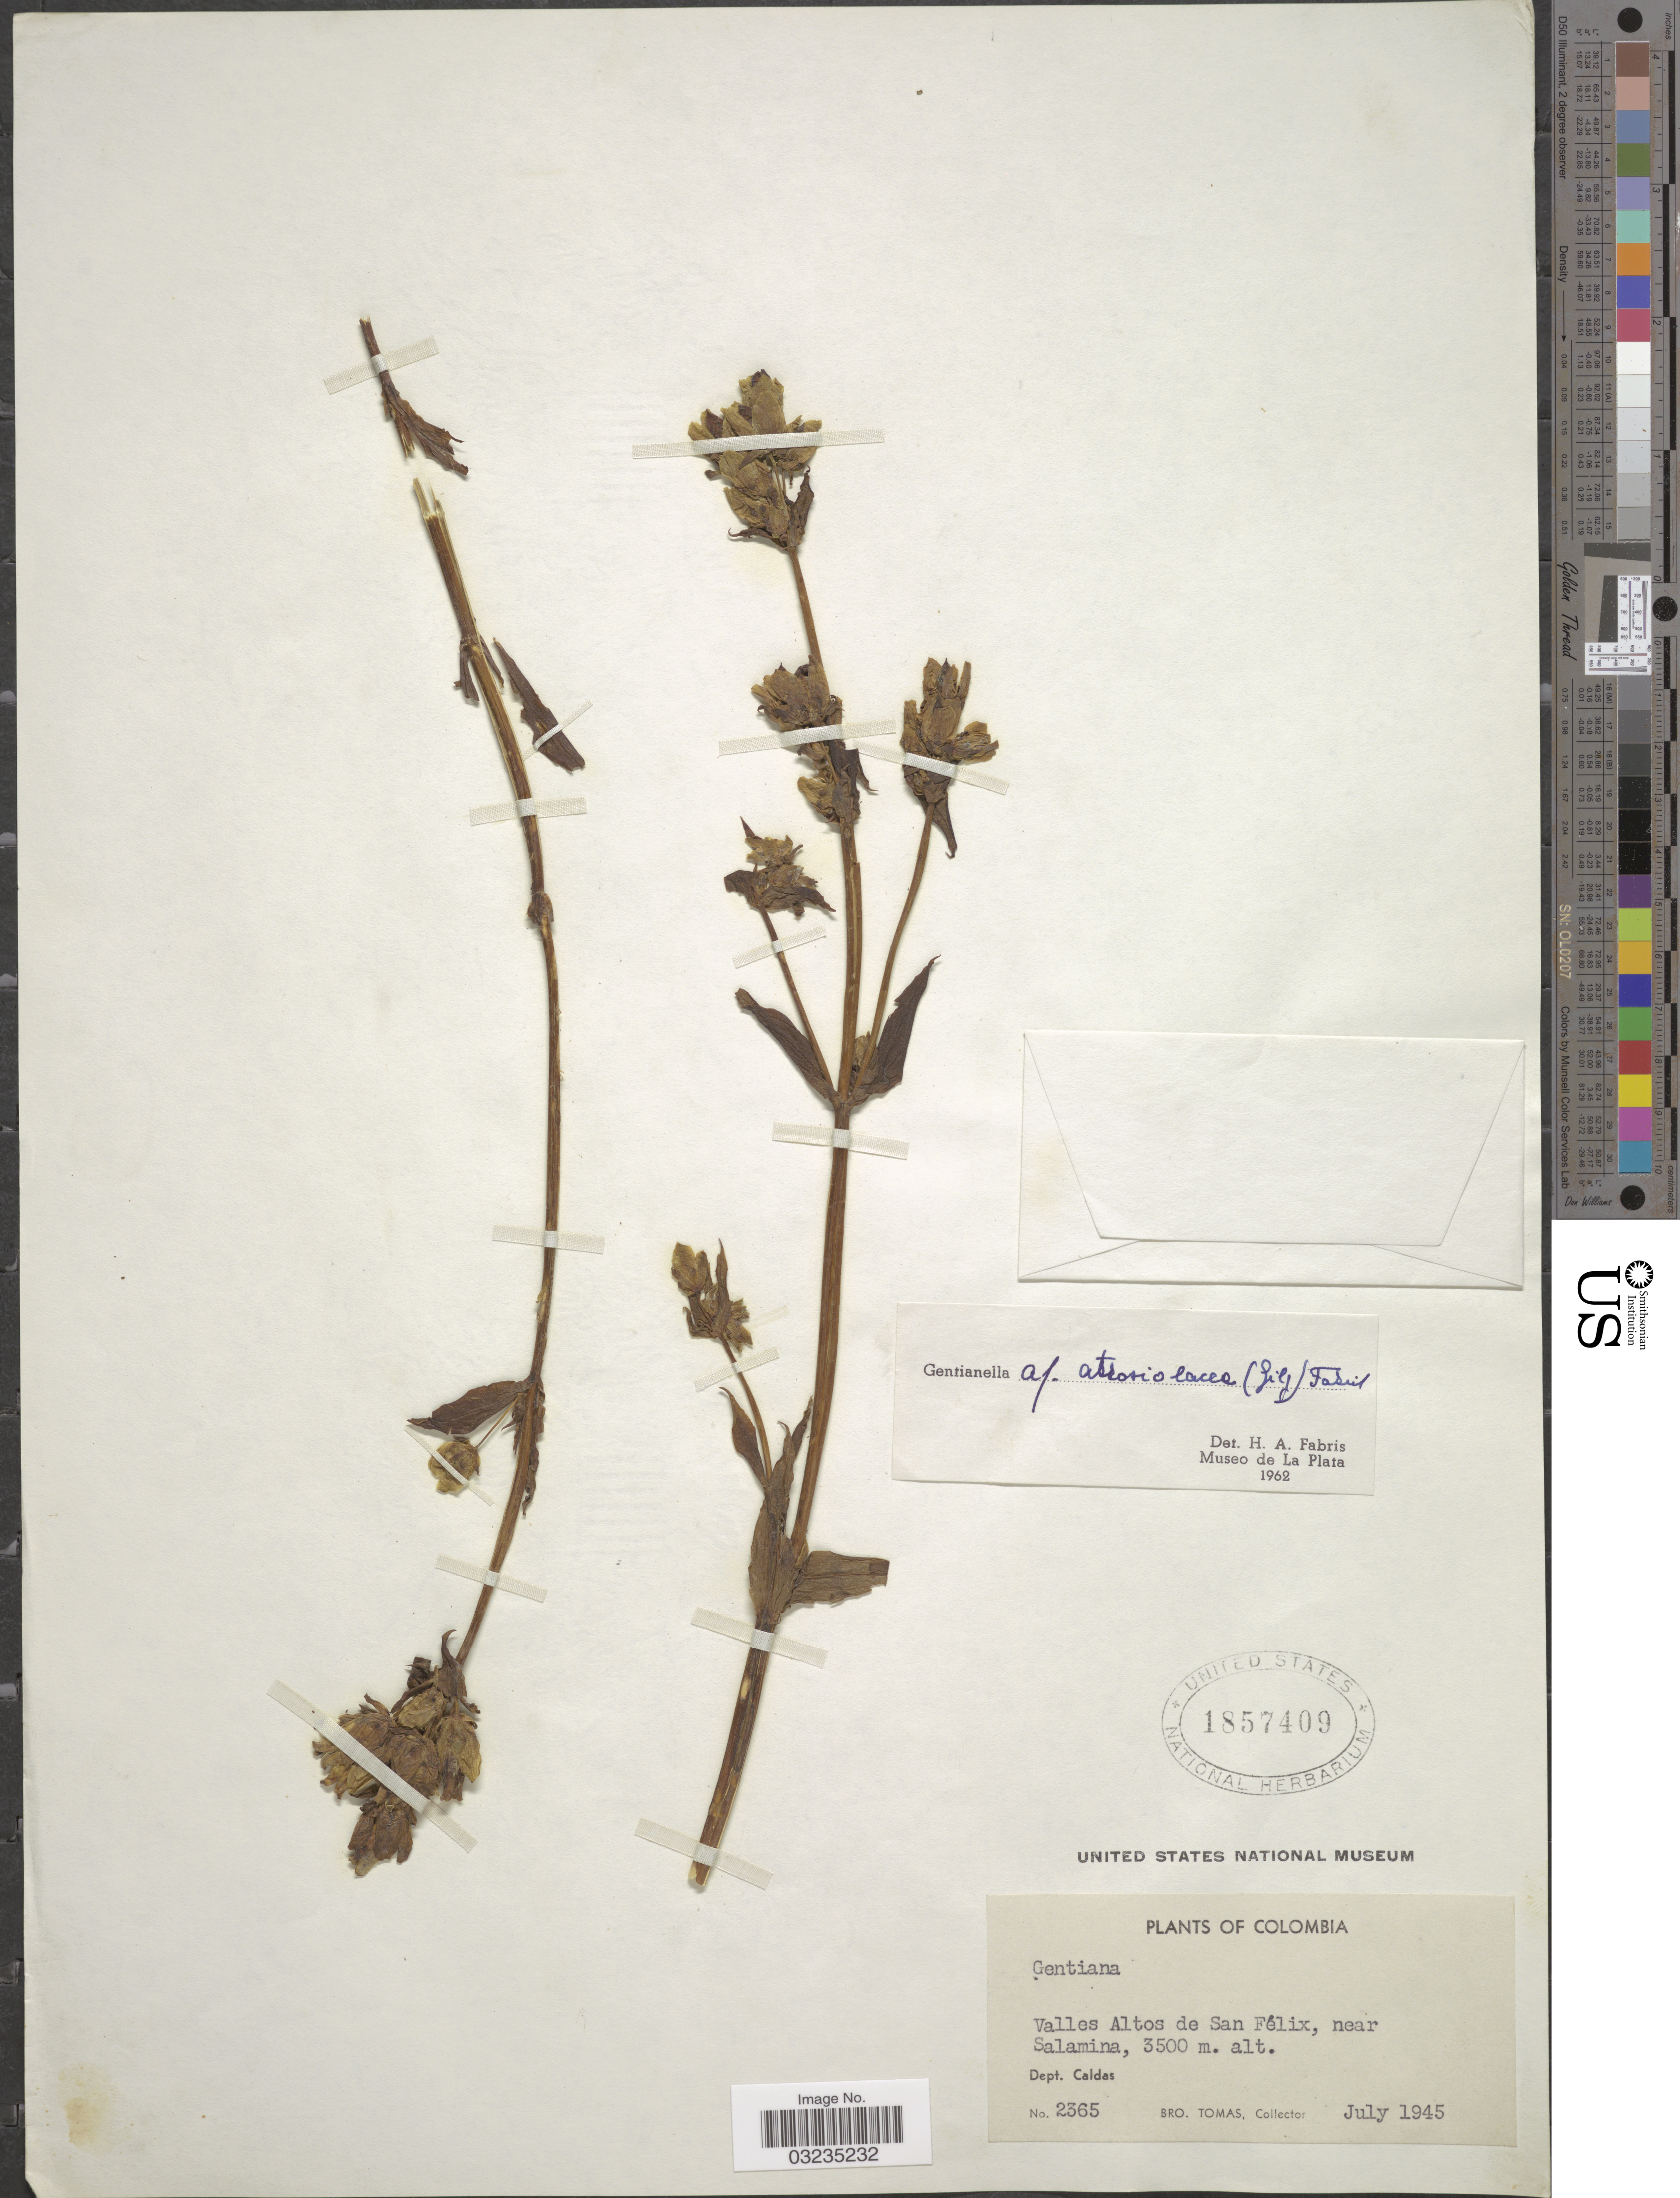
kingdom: Plantae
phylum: Tracheophyta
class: Magnoliopsida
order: Gentianales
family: Gentianaceae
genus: Gentiana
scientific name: Gentiana atroviolacea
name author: Gilg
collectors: B. Tomas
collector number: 2365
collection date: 1945-07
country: Colombia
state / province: Caldas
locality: Valles Altos de San Félix, near Salamina. Dept. Caldas.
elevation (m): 3500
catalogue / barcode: US 1857409